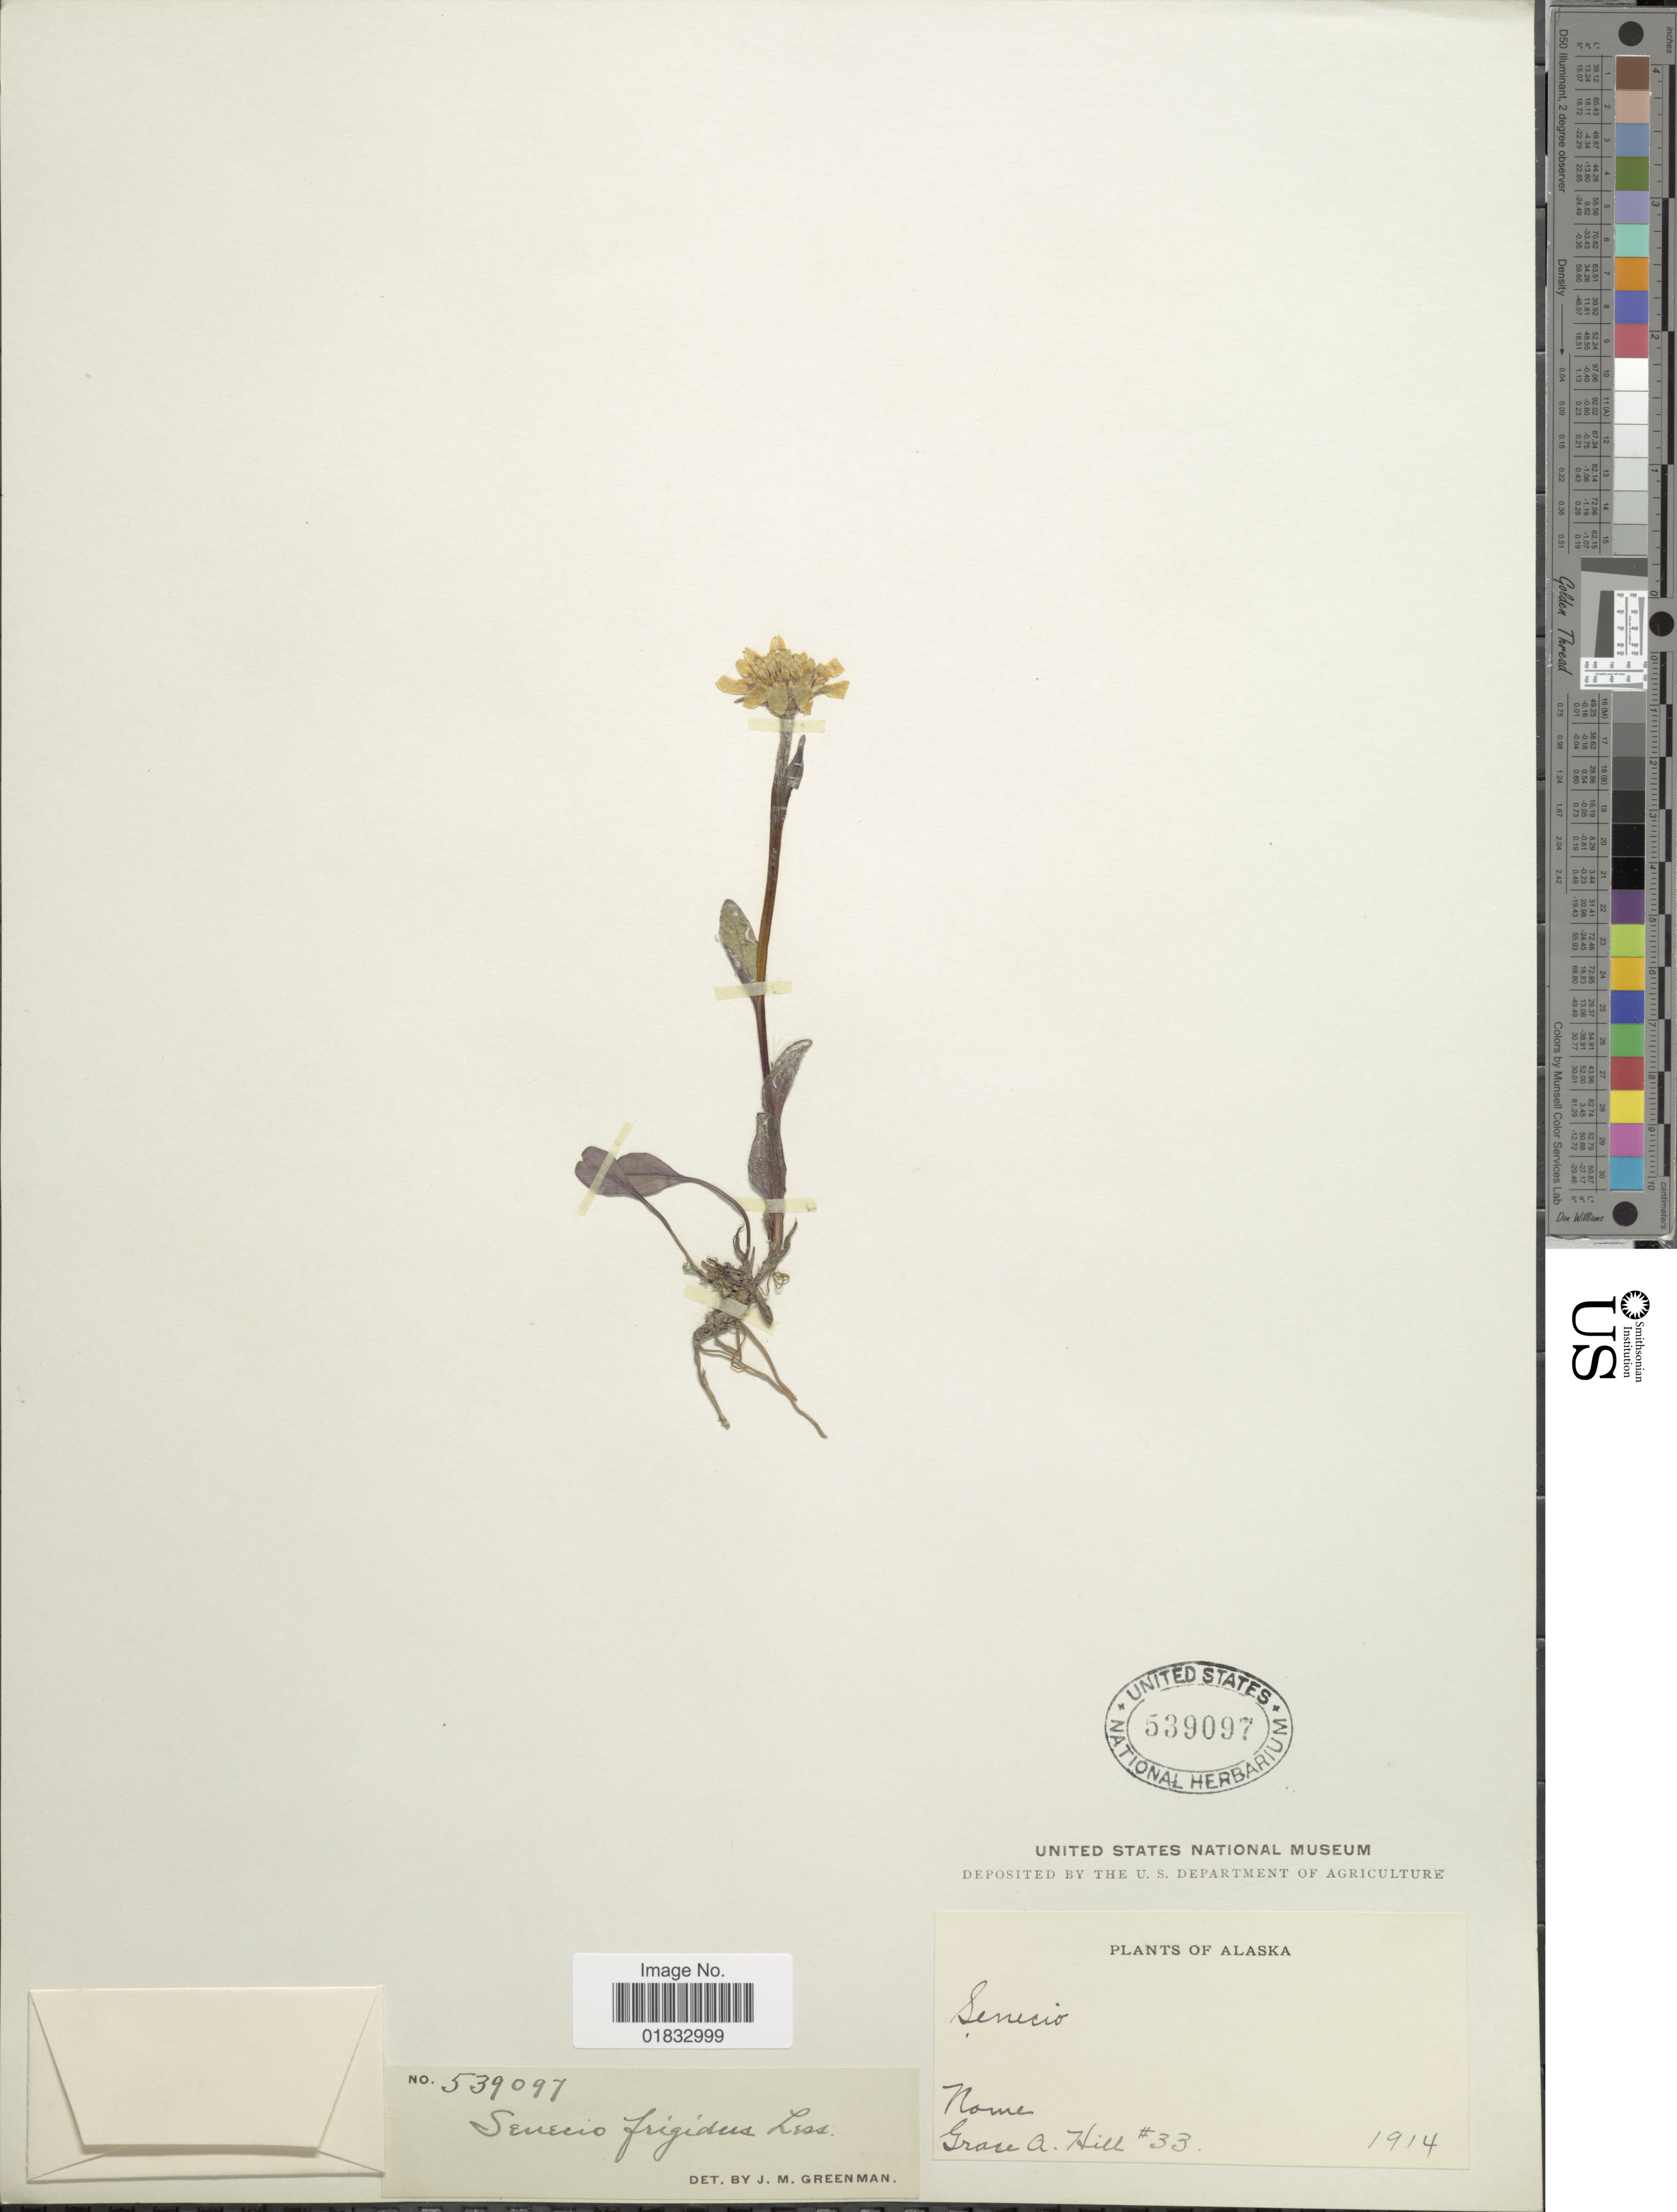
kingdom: Plantae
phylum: Tracheophyta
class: Magnoliopsida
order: Asterales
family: Asteraceae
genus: Tephroseris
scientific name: Tephroseris frigida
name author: (Richardson) Holub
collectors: G. A. Hill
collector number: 33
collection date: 1914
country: United States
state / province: Alaska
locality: Nome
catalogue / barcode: US 539097